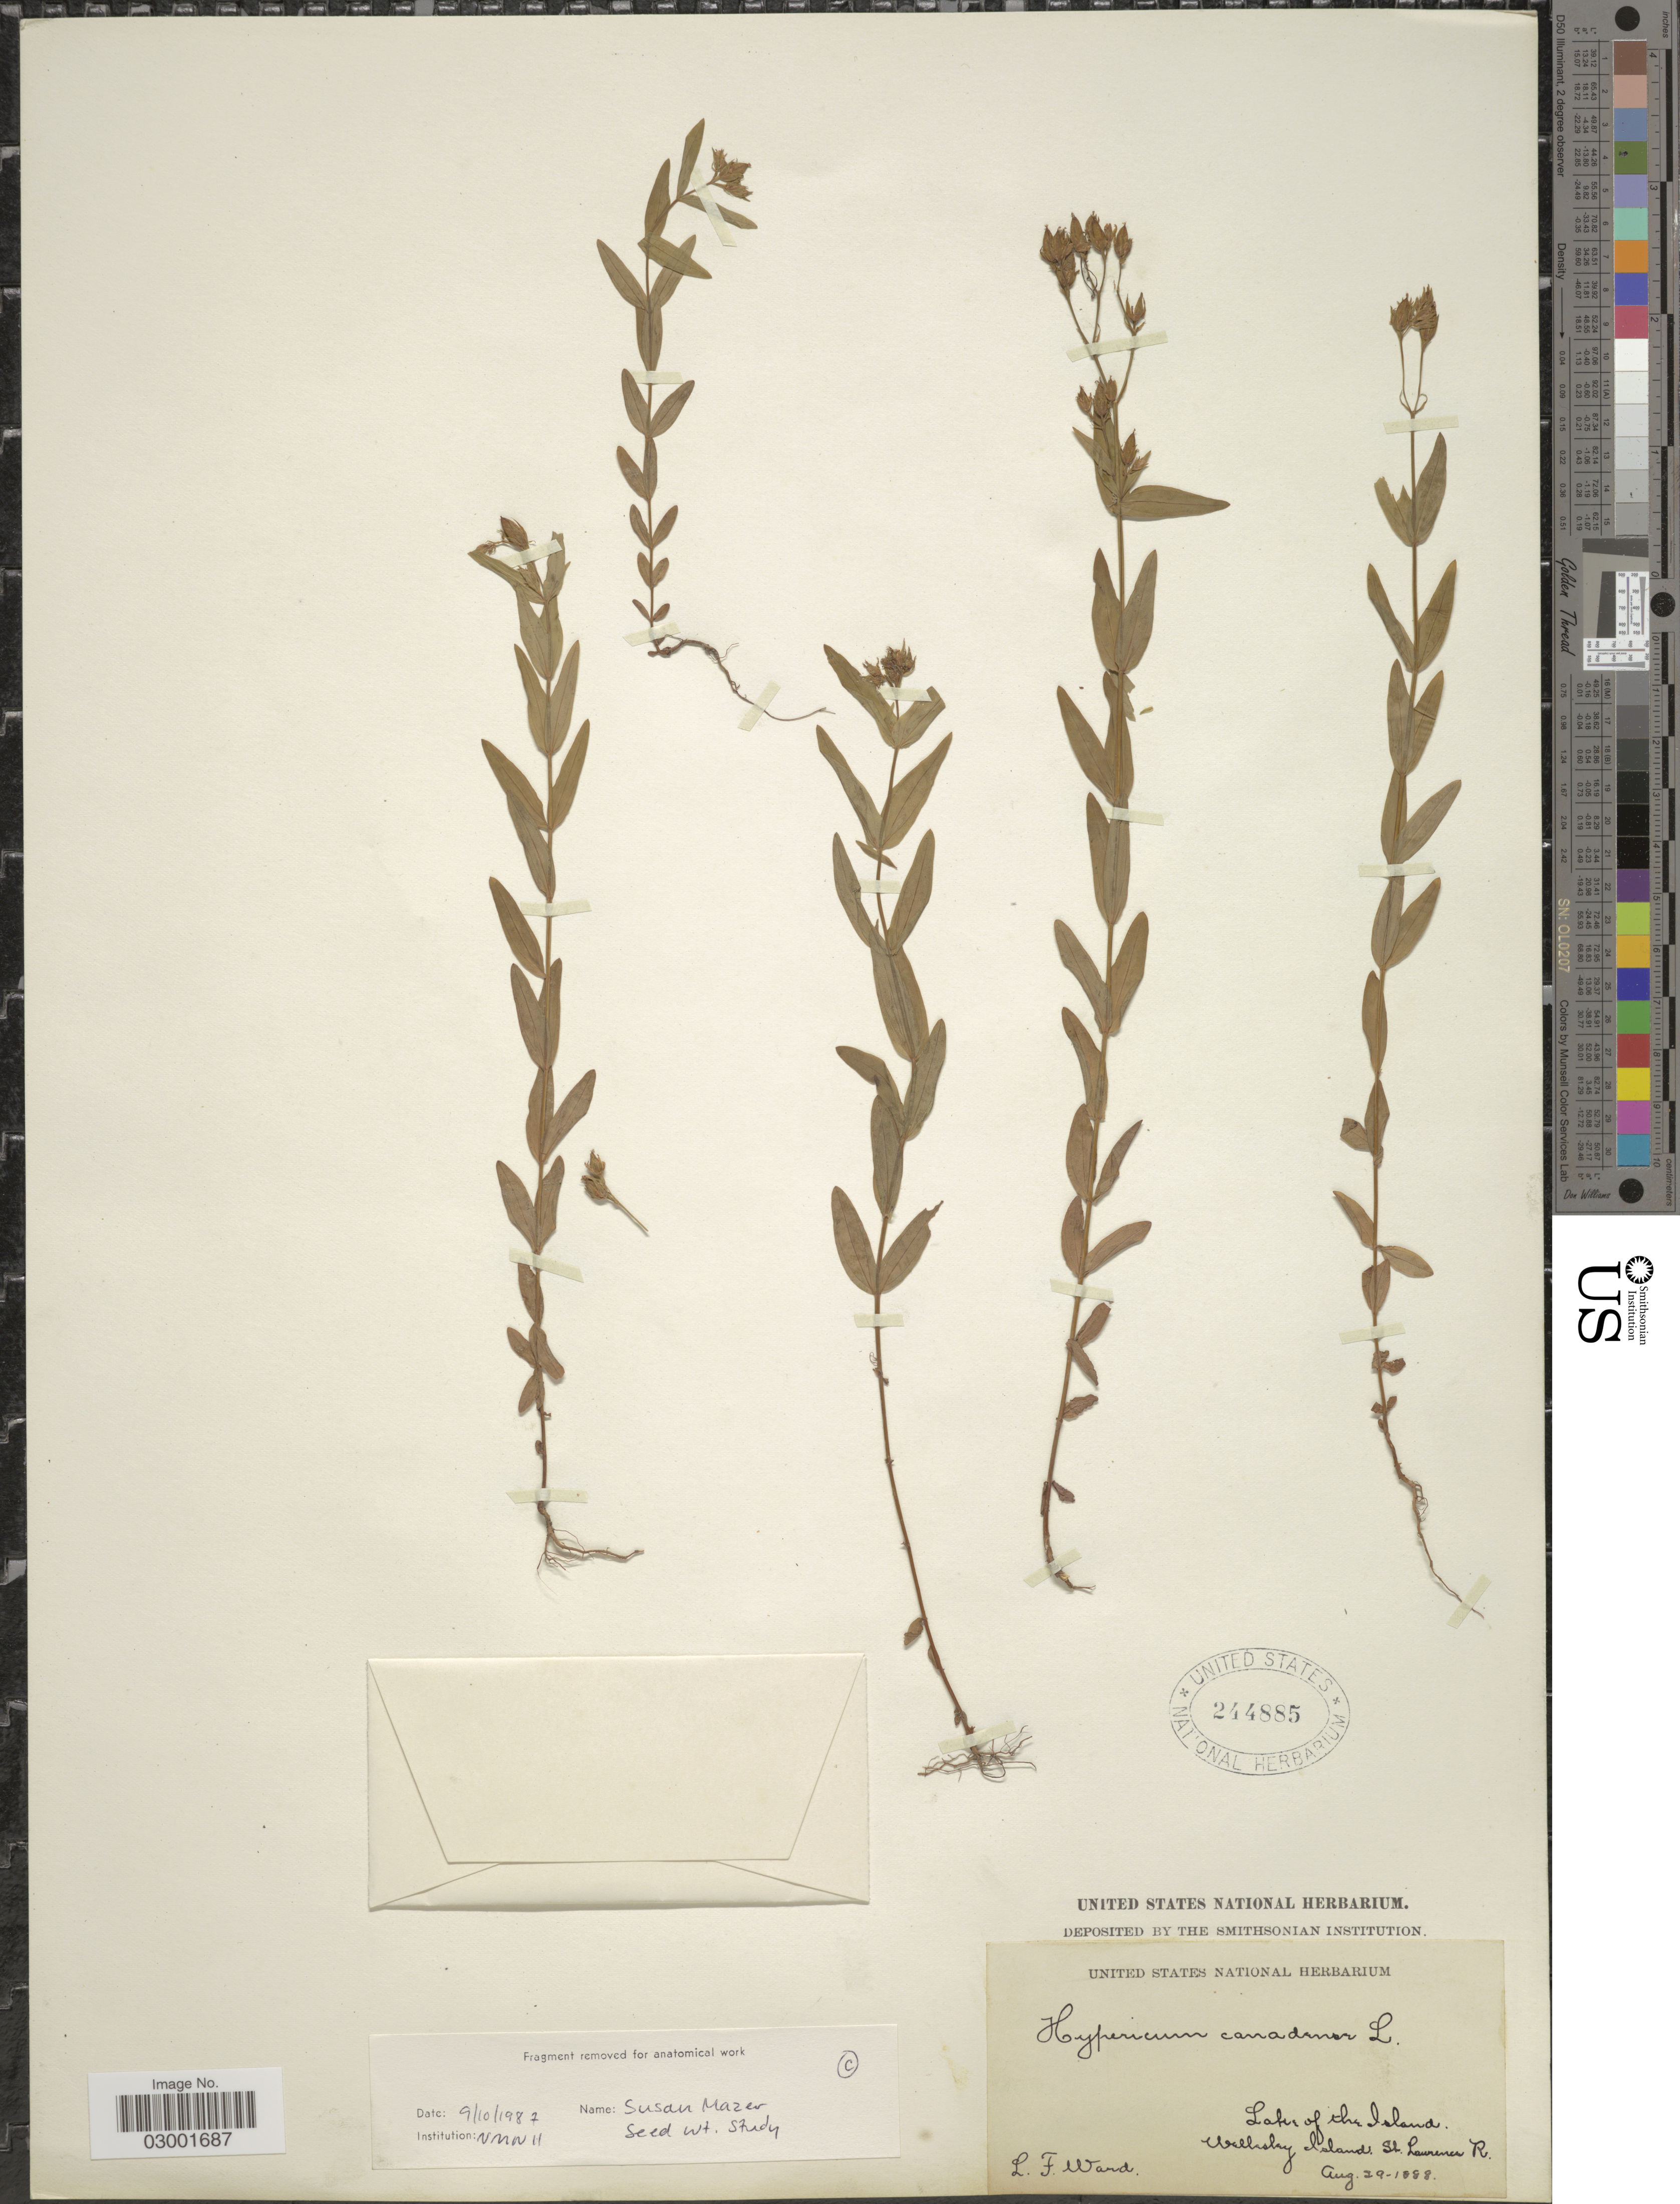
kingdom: Plantae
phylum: Tracheophyta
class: Magnoliopsida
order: Malpighiales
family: Hypericaceae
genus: Hypericum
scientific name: Hypericum majus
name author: (A. Gray) Britton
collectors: L. Ward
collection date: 1888-08-29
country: United States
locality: Lake of the Island. Wellesley Islands. St. Lawrence R.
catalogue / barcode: US 244885